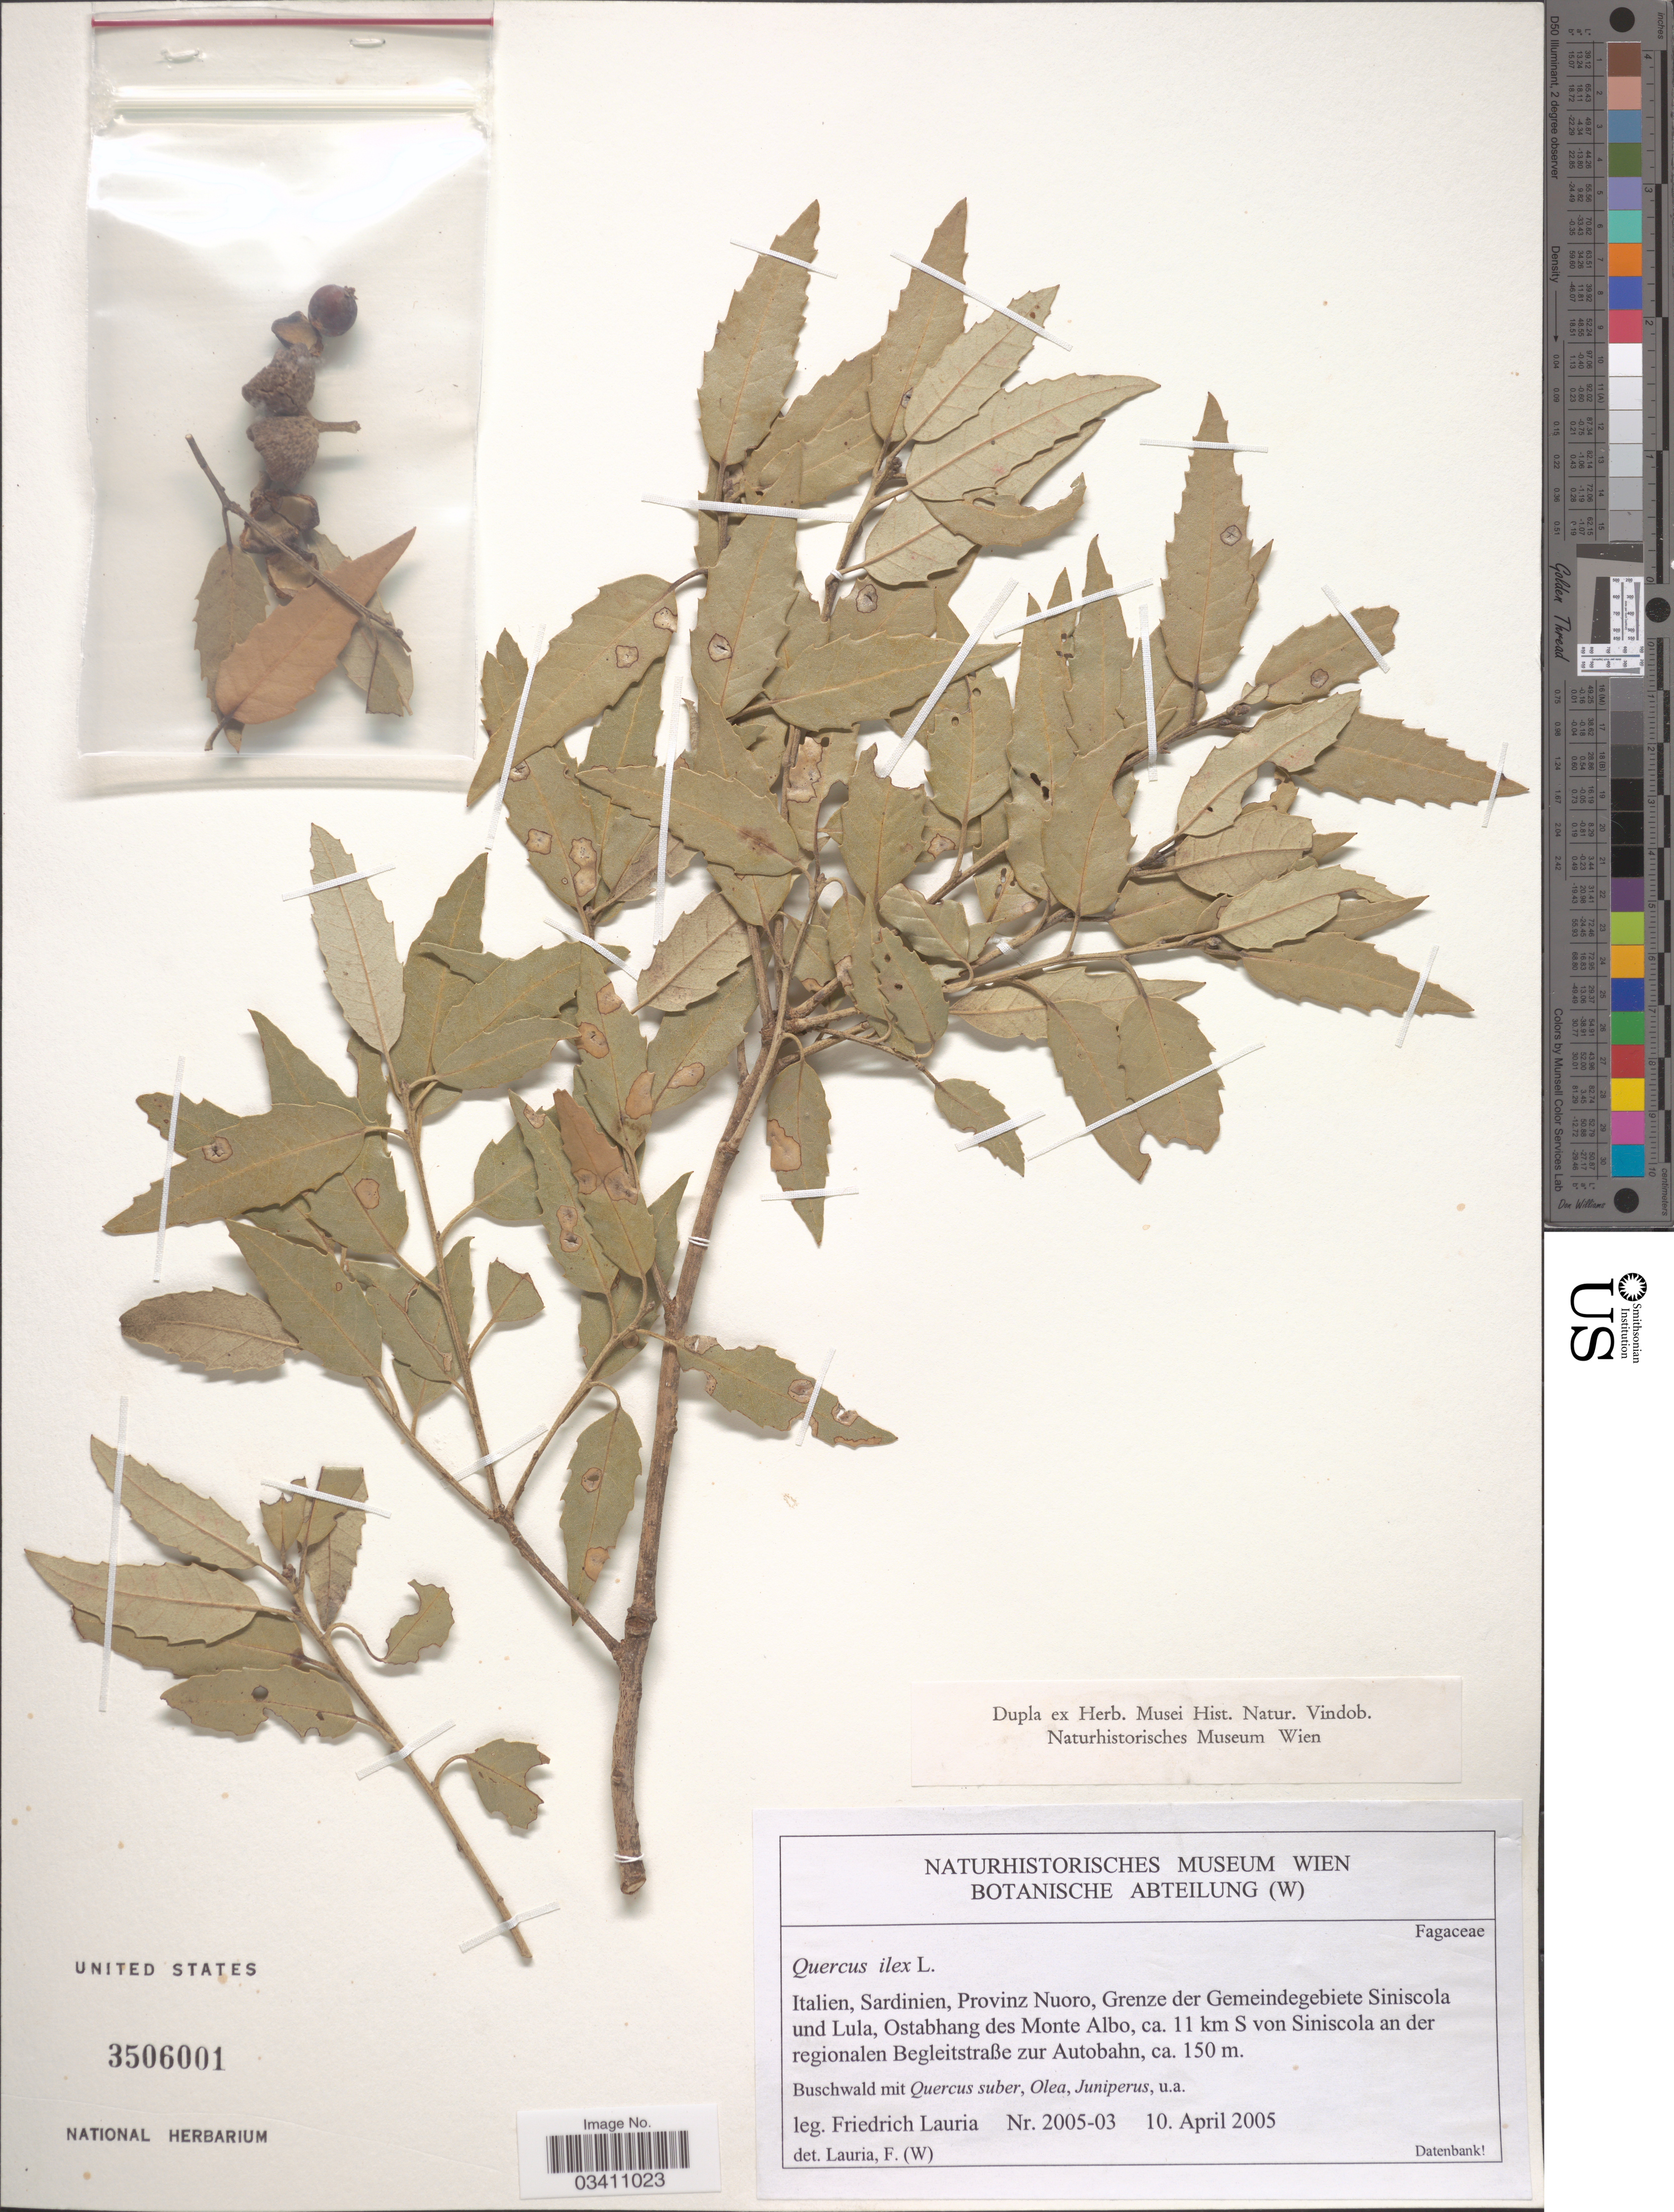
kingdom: Plantae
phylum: Tracheophyta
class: Magnoliopsida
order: Fagales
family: Fagaceae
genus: Quercus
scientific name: Quercus ilex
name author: Lour.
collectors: F. Lauria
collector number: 2005-03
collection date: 2005-04-10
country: Italy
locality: Sardinien, Provinz Nuoro, Grenze der Gemeindegebiete Siniscola und Lula, Ostabhang des Monte Albo, ca. 11 km S von Siniscola an der regionalen Begleitstraße zur Autobahn.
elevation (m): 150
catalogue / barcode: US 3506001